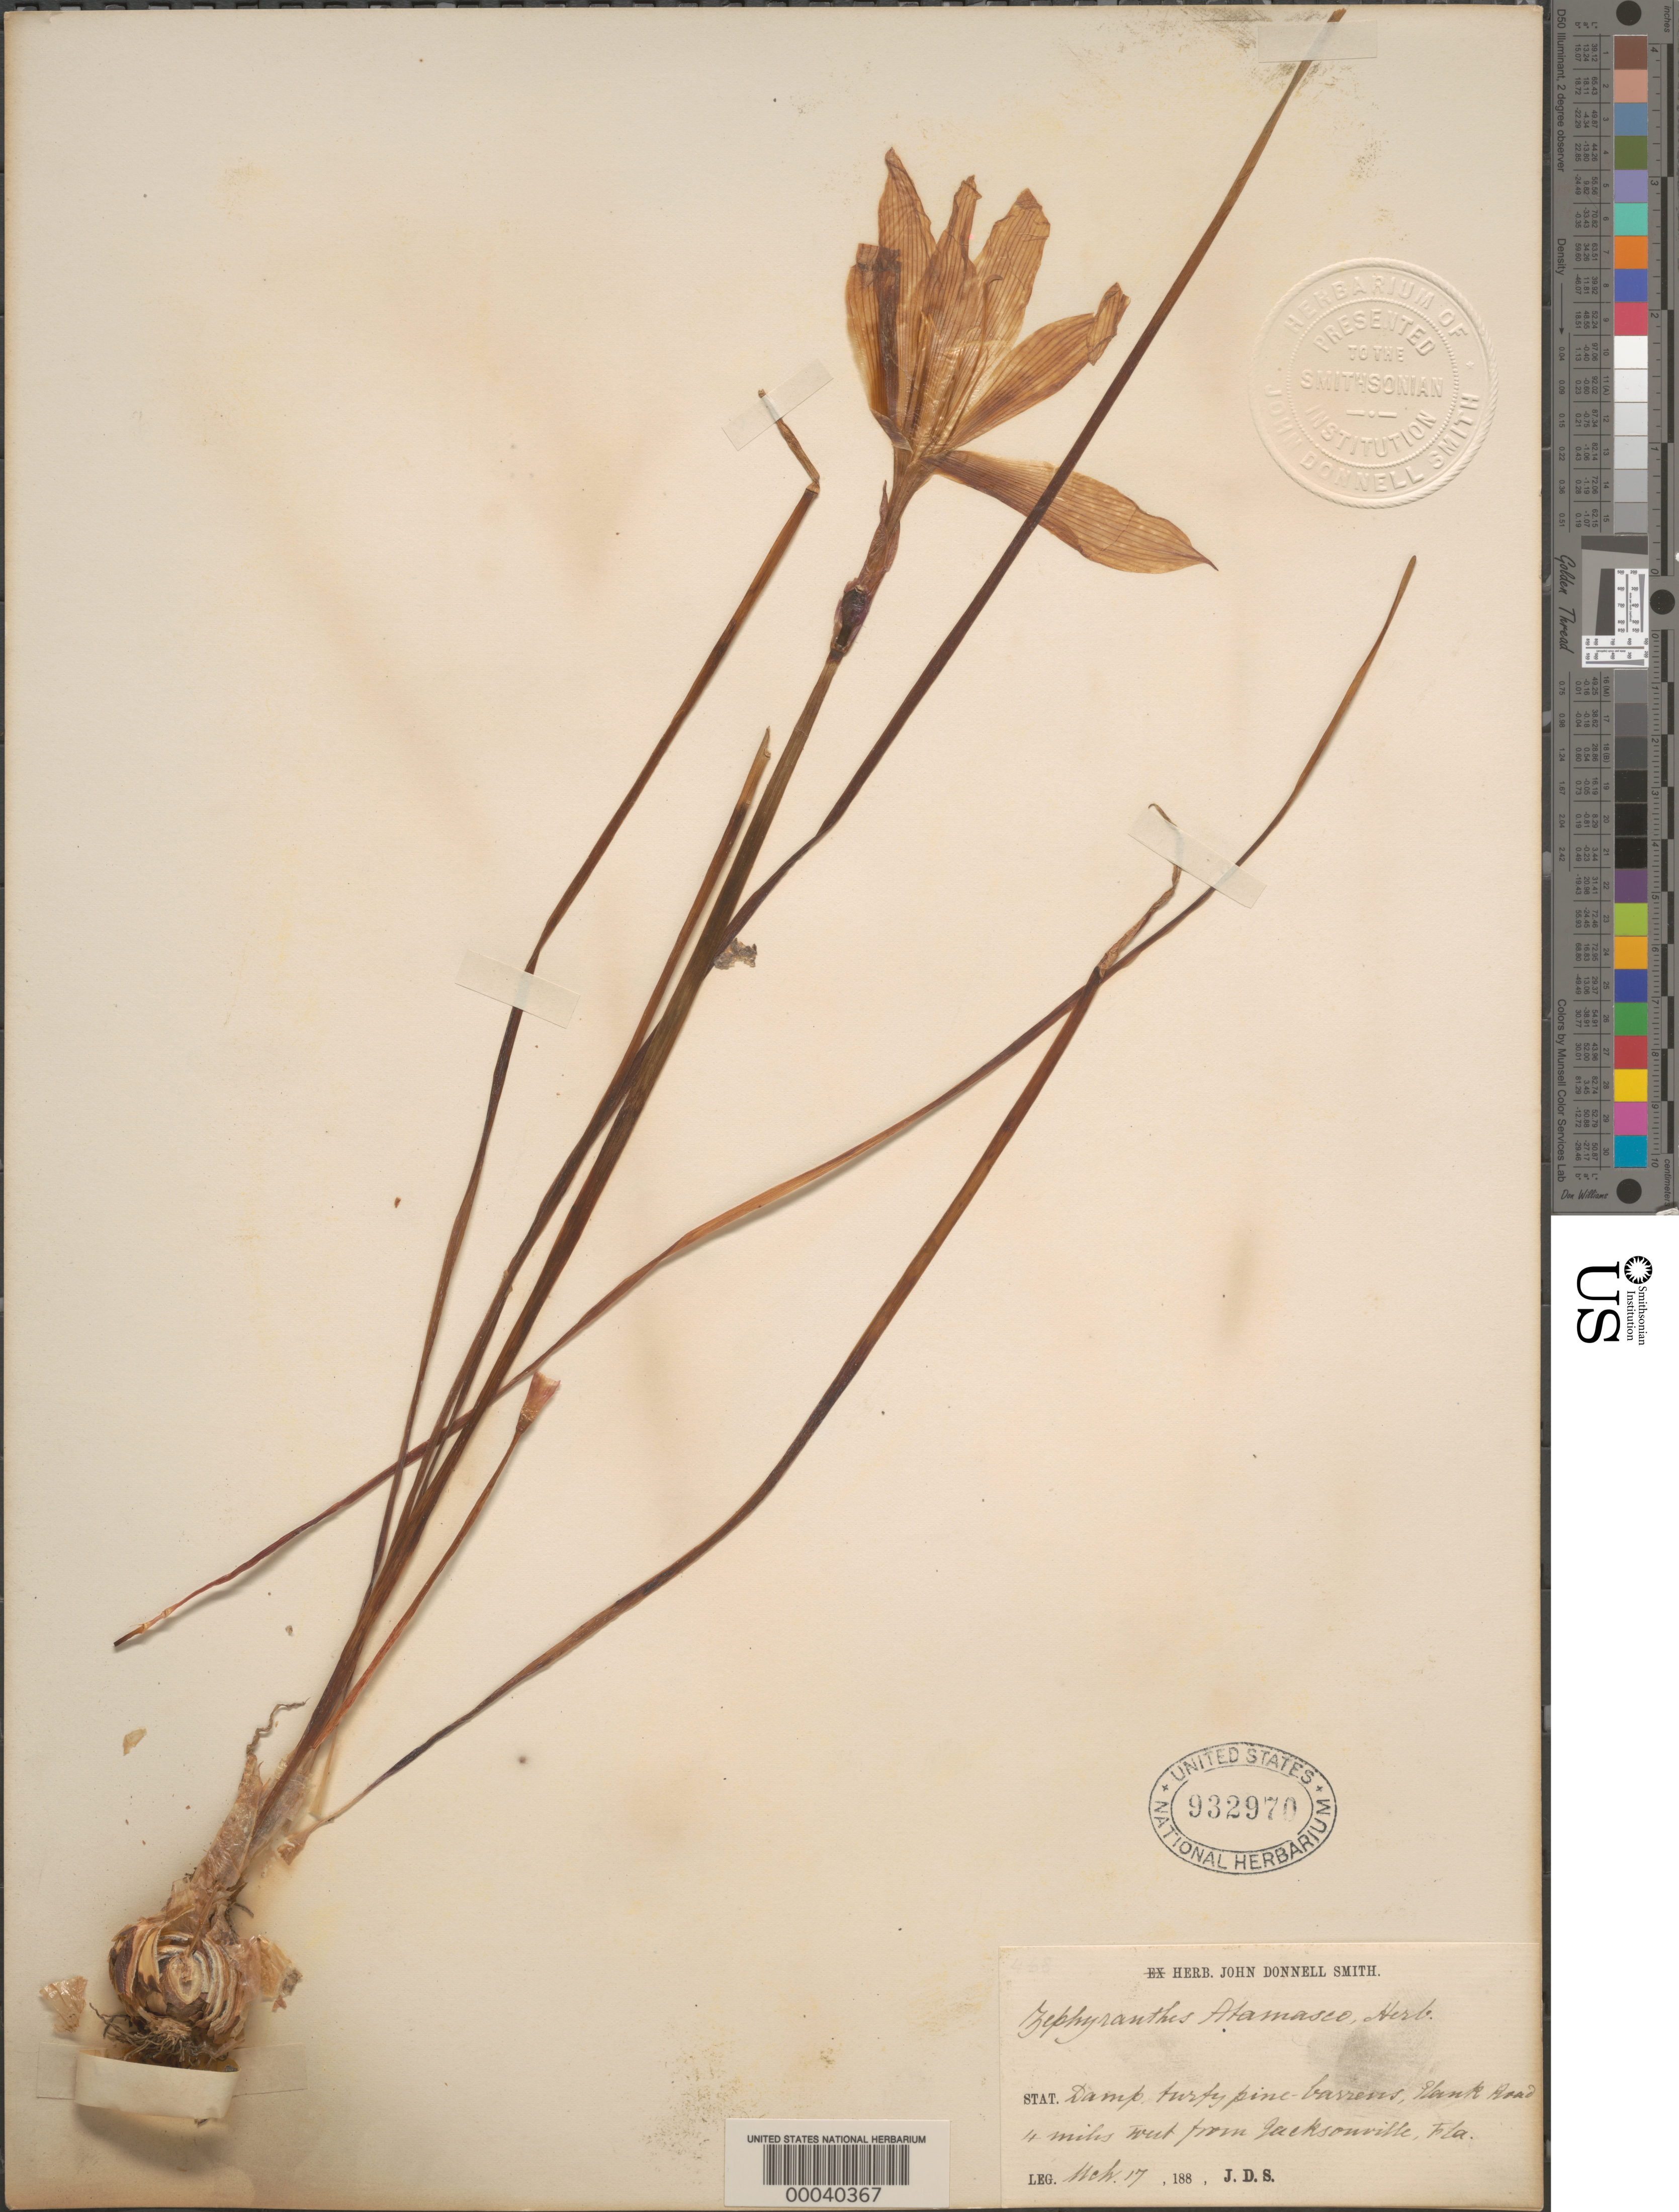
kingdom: Plantae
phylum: Tracheophyta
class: Liliopsida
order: Asparagales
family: Amaryllidaceae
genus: Zephyranthes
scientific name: Zephyranthes atamasco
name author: (L.) Herb.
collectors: J. Donnell Smith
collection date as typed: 17 Mar 1882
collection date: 1882-03-17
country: United States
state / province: Florida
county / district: Duval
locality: Plank rd., 4 mi. w of jacksonville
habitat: Damp turfy pine-barrens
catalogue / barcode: US 932970